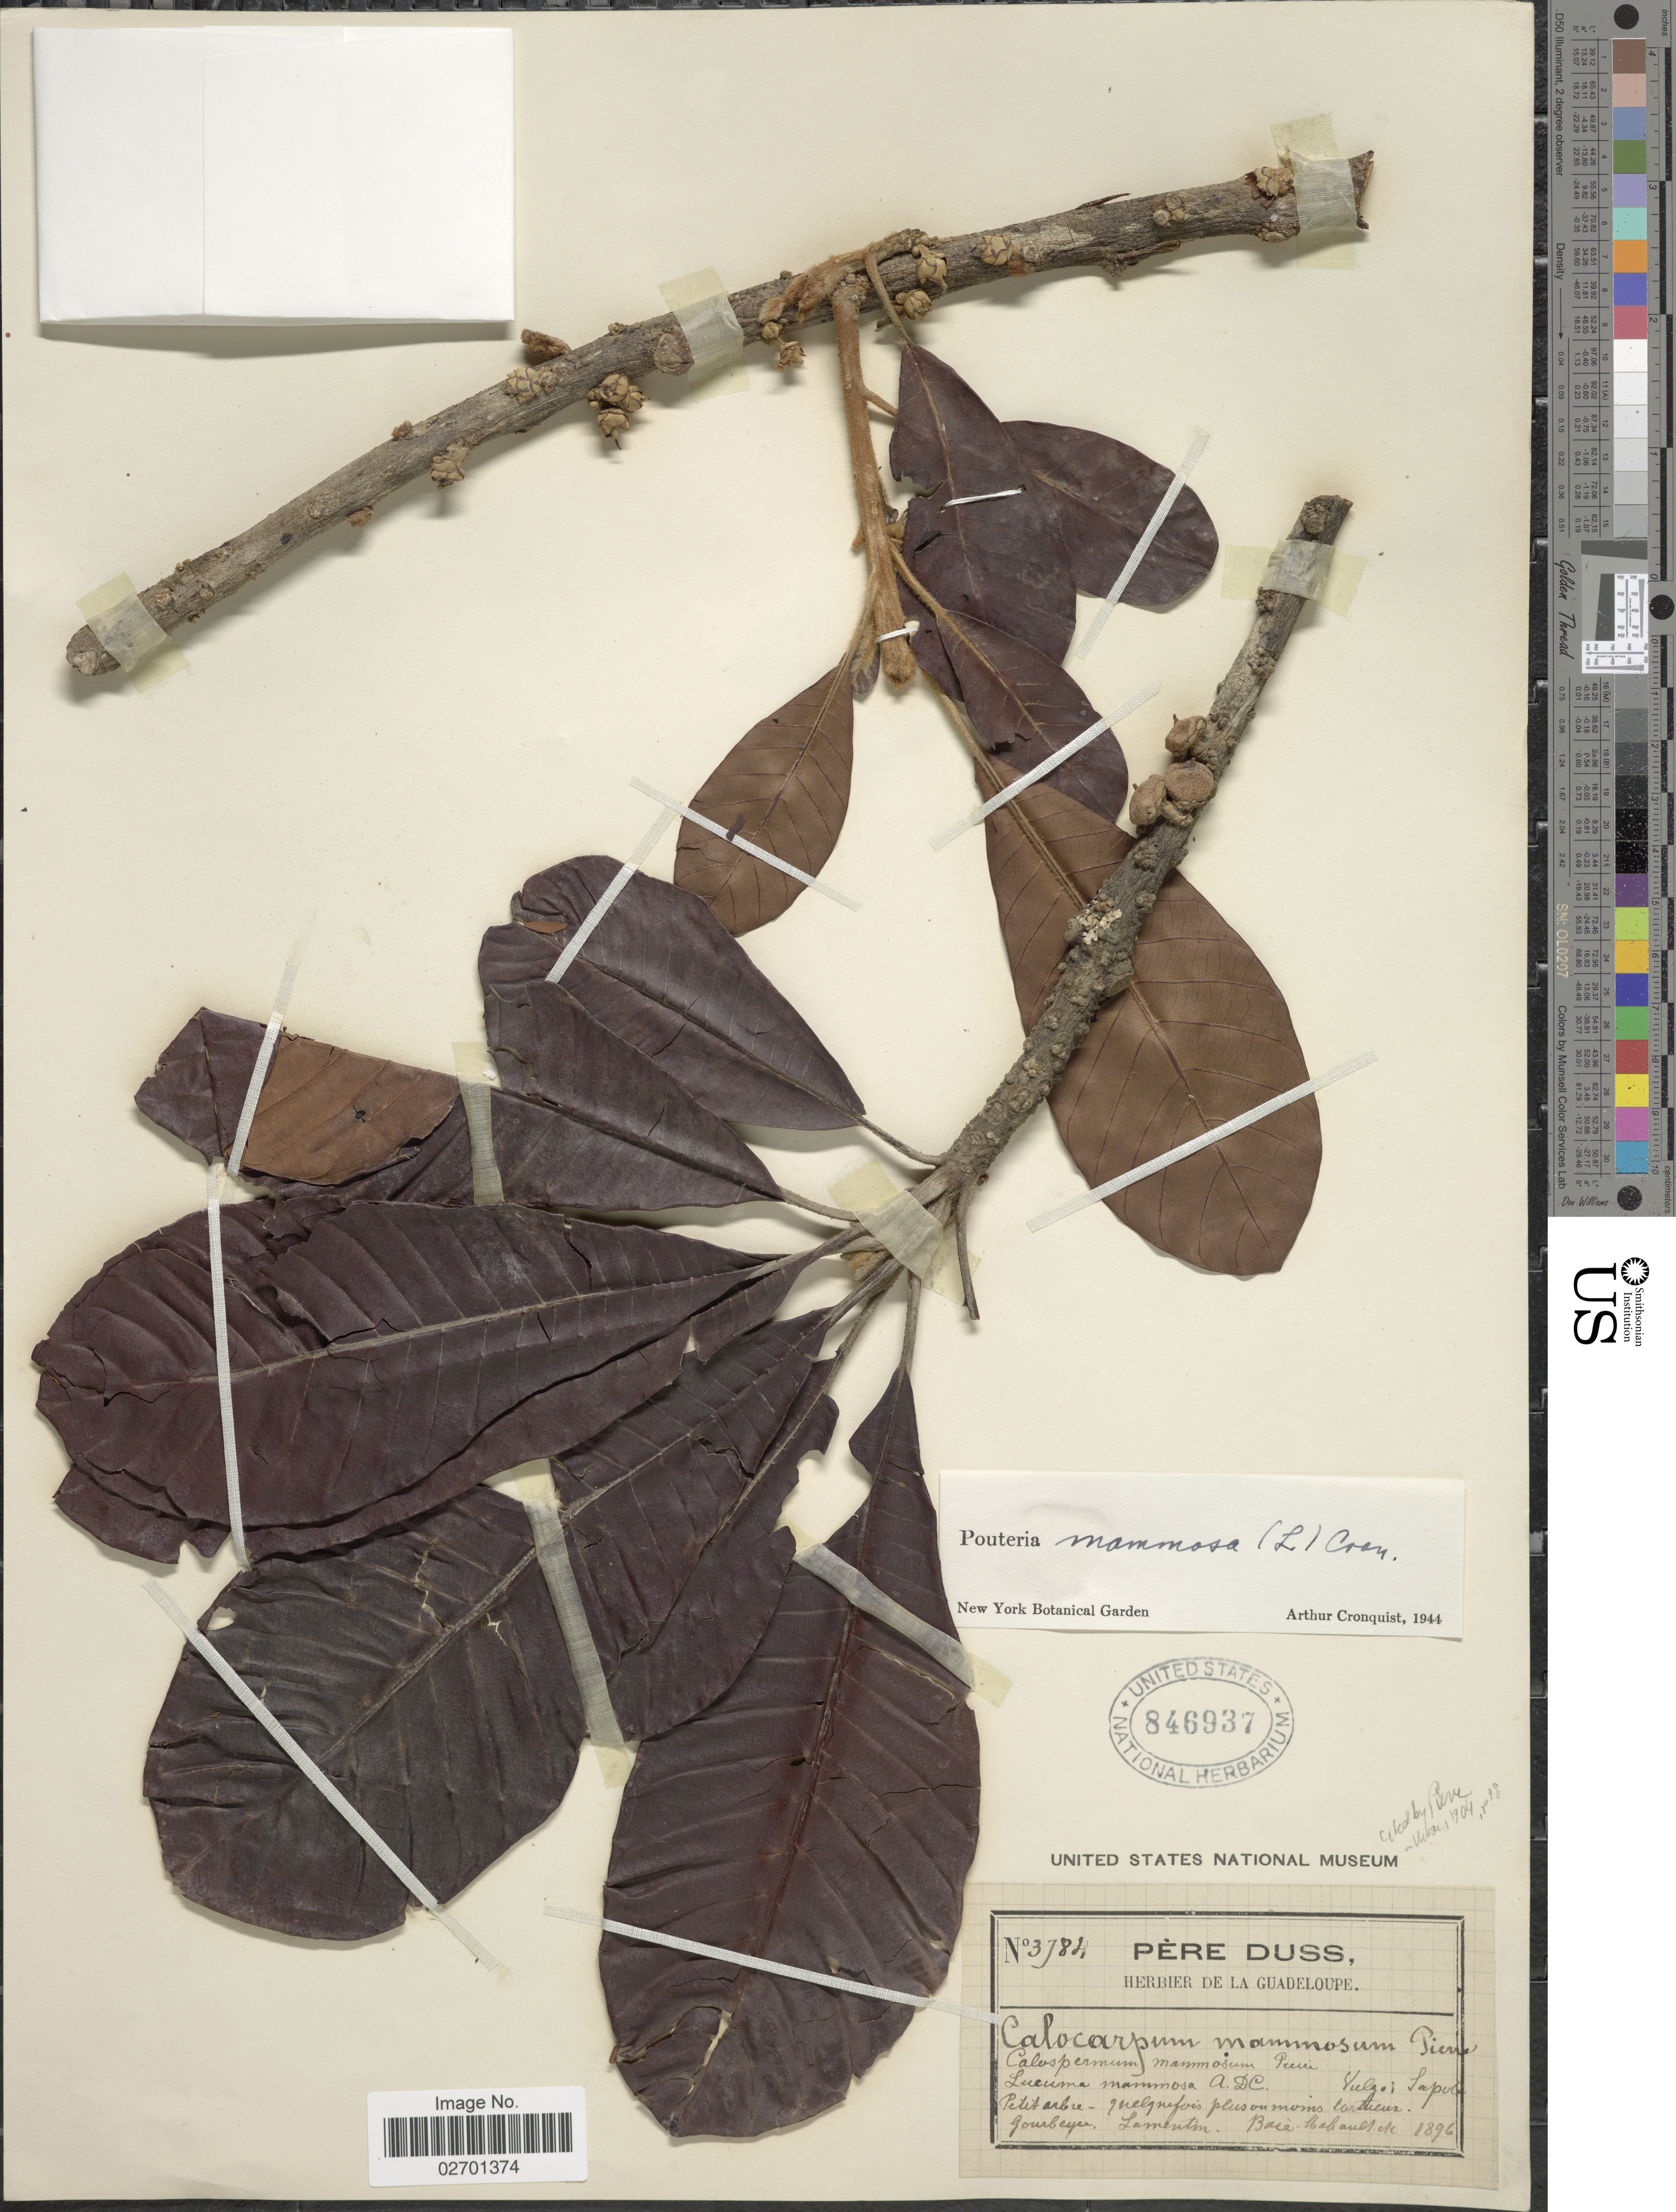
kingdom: Plantae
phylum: Tracheophyta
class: Magnoliopsida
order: Ericales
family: Sapotaceae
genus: Pouteria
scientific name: Pouteria mammosa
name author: (L.) Cronquist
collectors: Père Duss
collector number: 3784*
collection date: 1896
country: Guadeloupe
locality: Petit arbre quelquefois plus ou moins tarieur [interpreted] Gourbeyre, Lamentin, Baie-Mahault.etc.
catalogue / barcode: US 846937